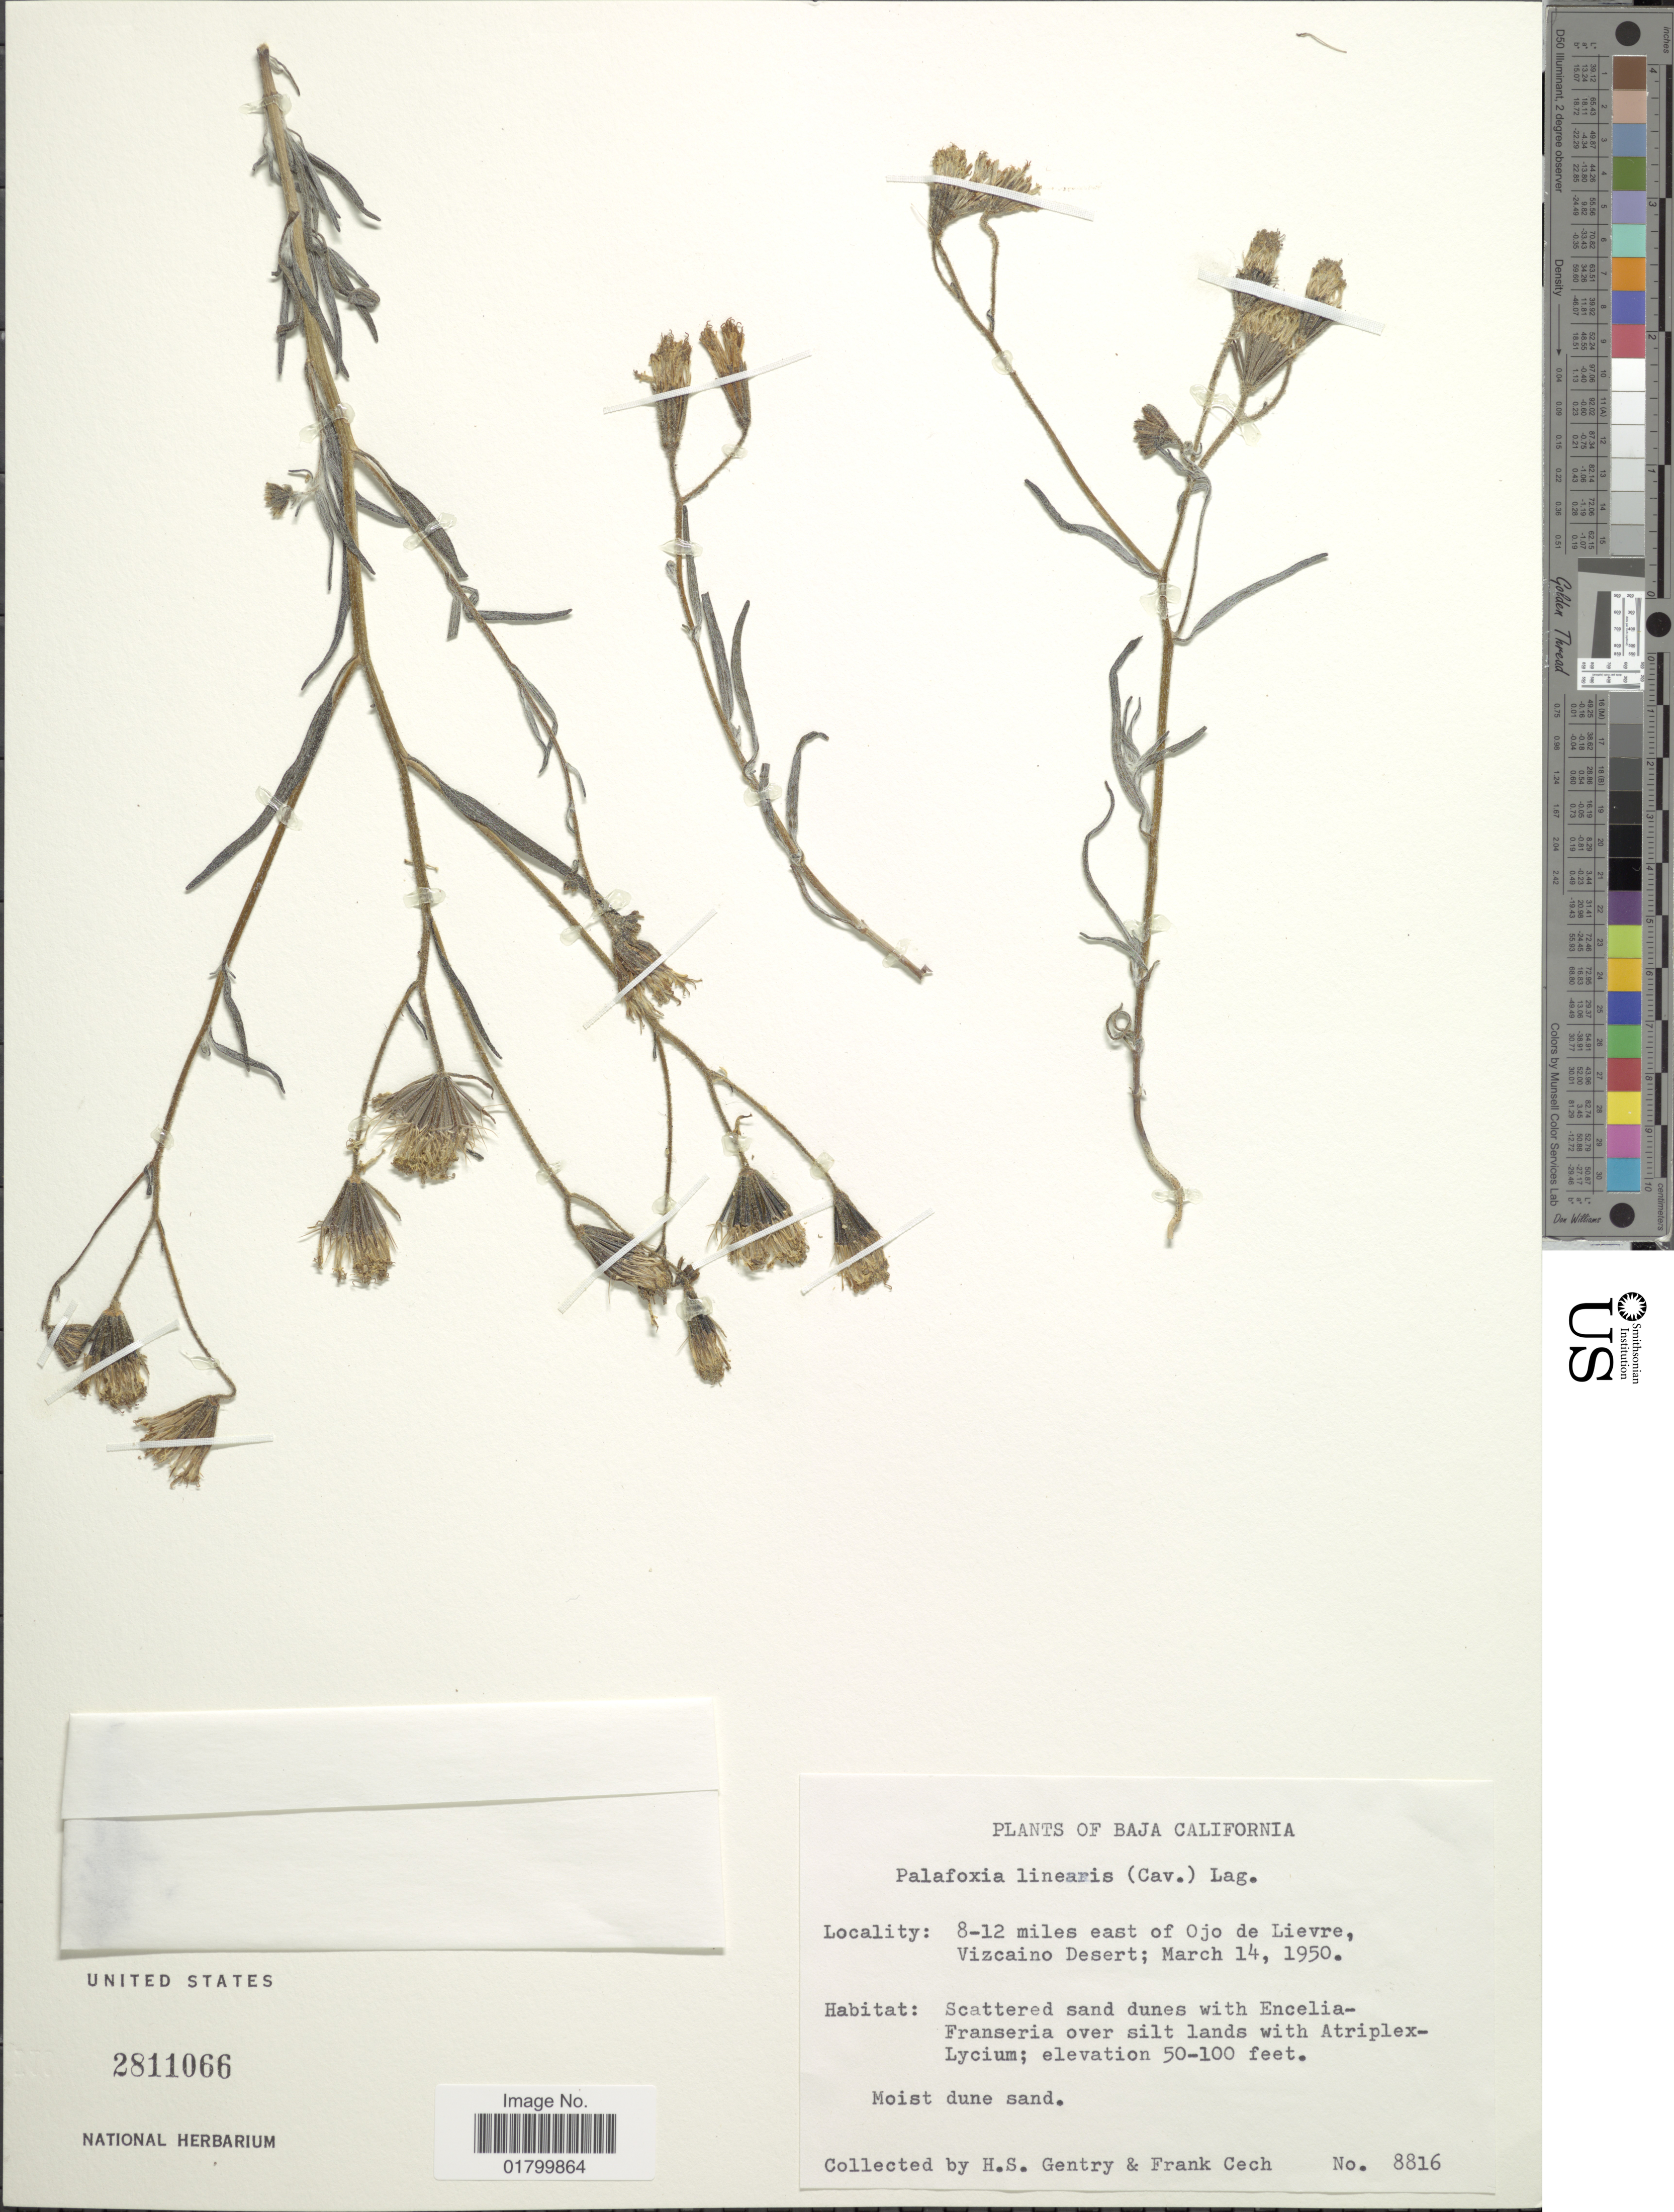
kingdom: Plantae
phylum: Tracheophyta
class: Magnoliopsida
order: Asterales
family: Asteraceae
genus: Palafoxia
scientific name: Palafoxia linearis var. linearis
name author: (Cav.) Lag.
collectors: H. S. Gentry & F. Cech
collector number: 8816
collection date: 1950-03-14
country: Mexico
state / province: Baja California Sur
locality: Baja California, 8-12 miles east of Ojo de Lievre, Vizcaino Desert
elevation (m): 15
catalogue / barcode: US 2811066